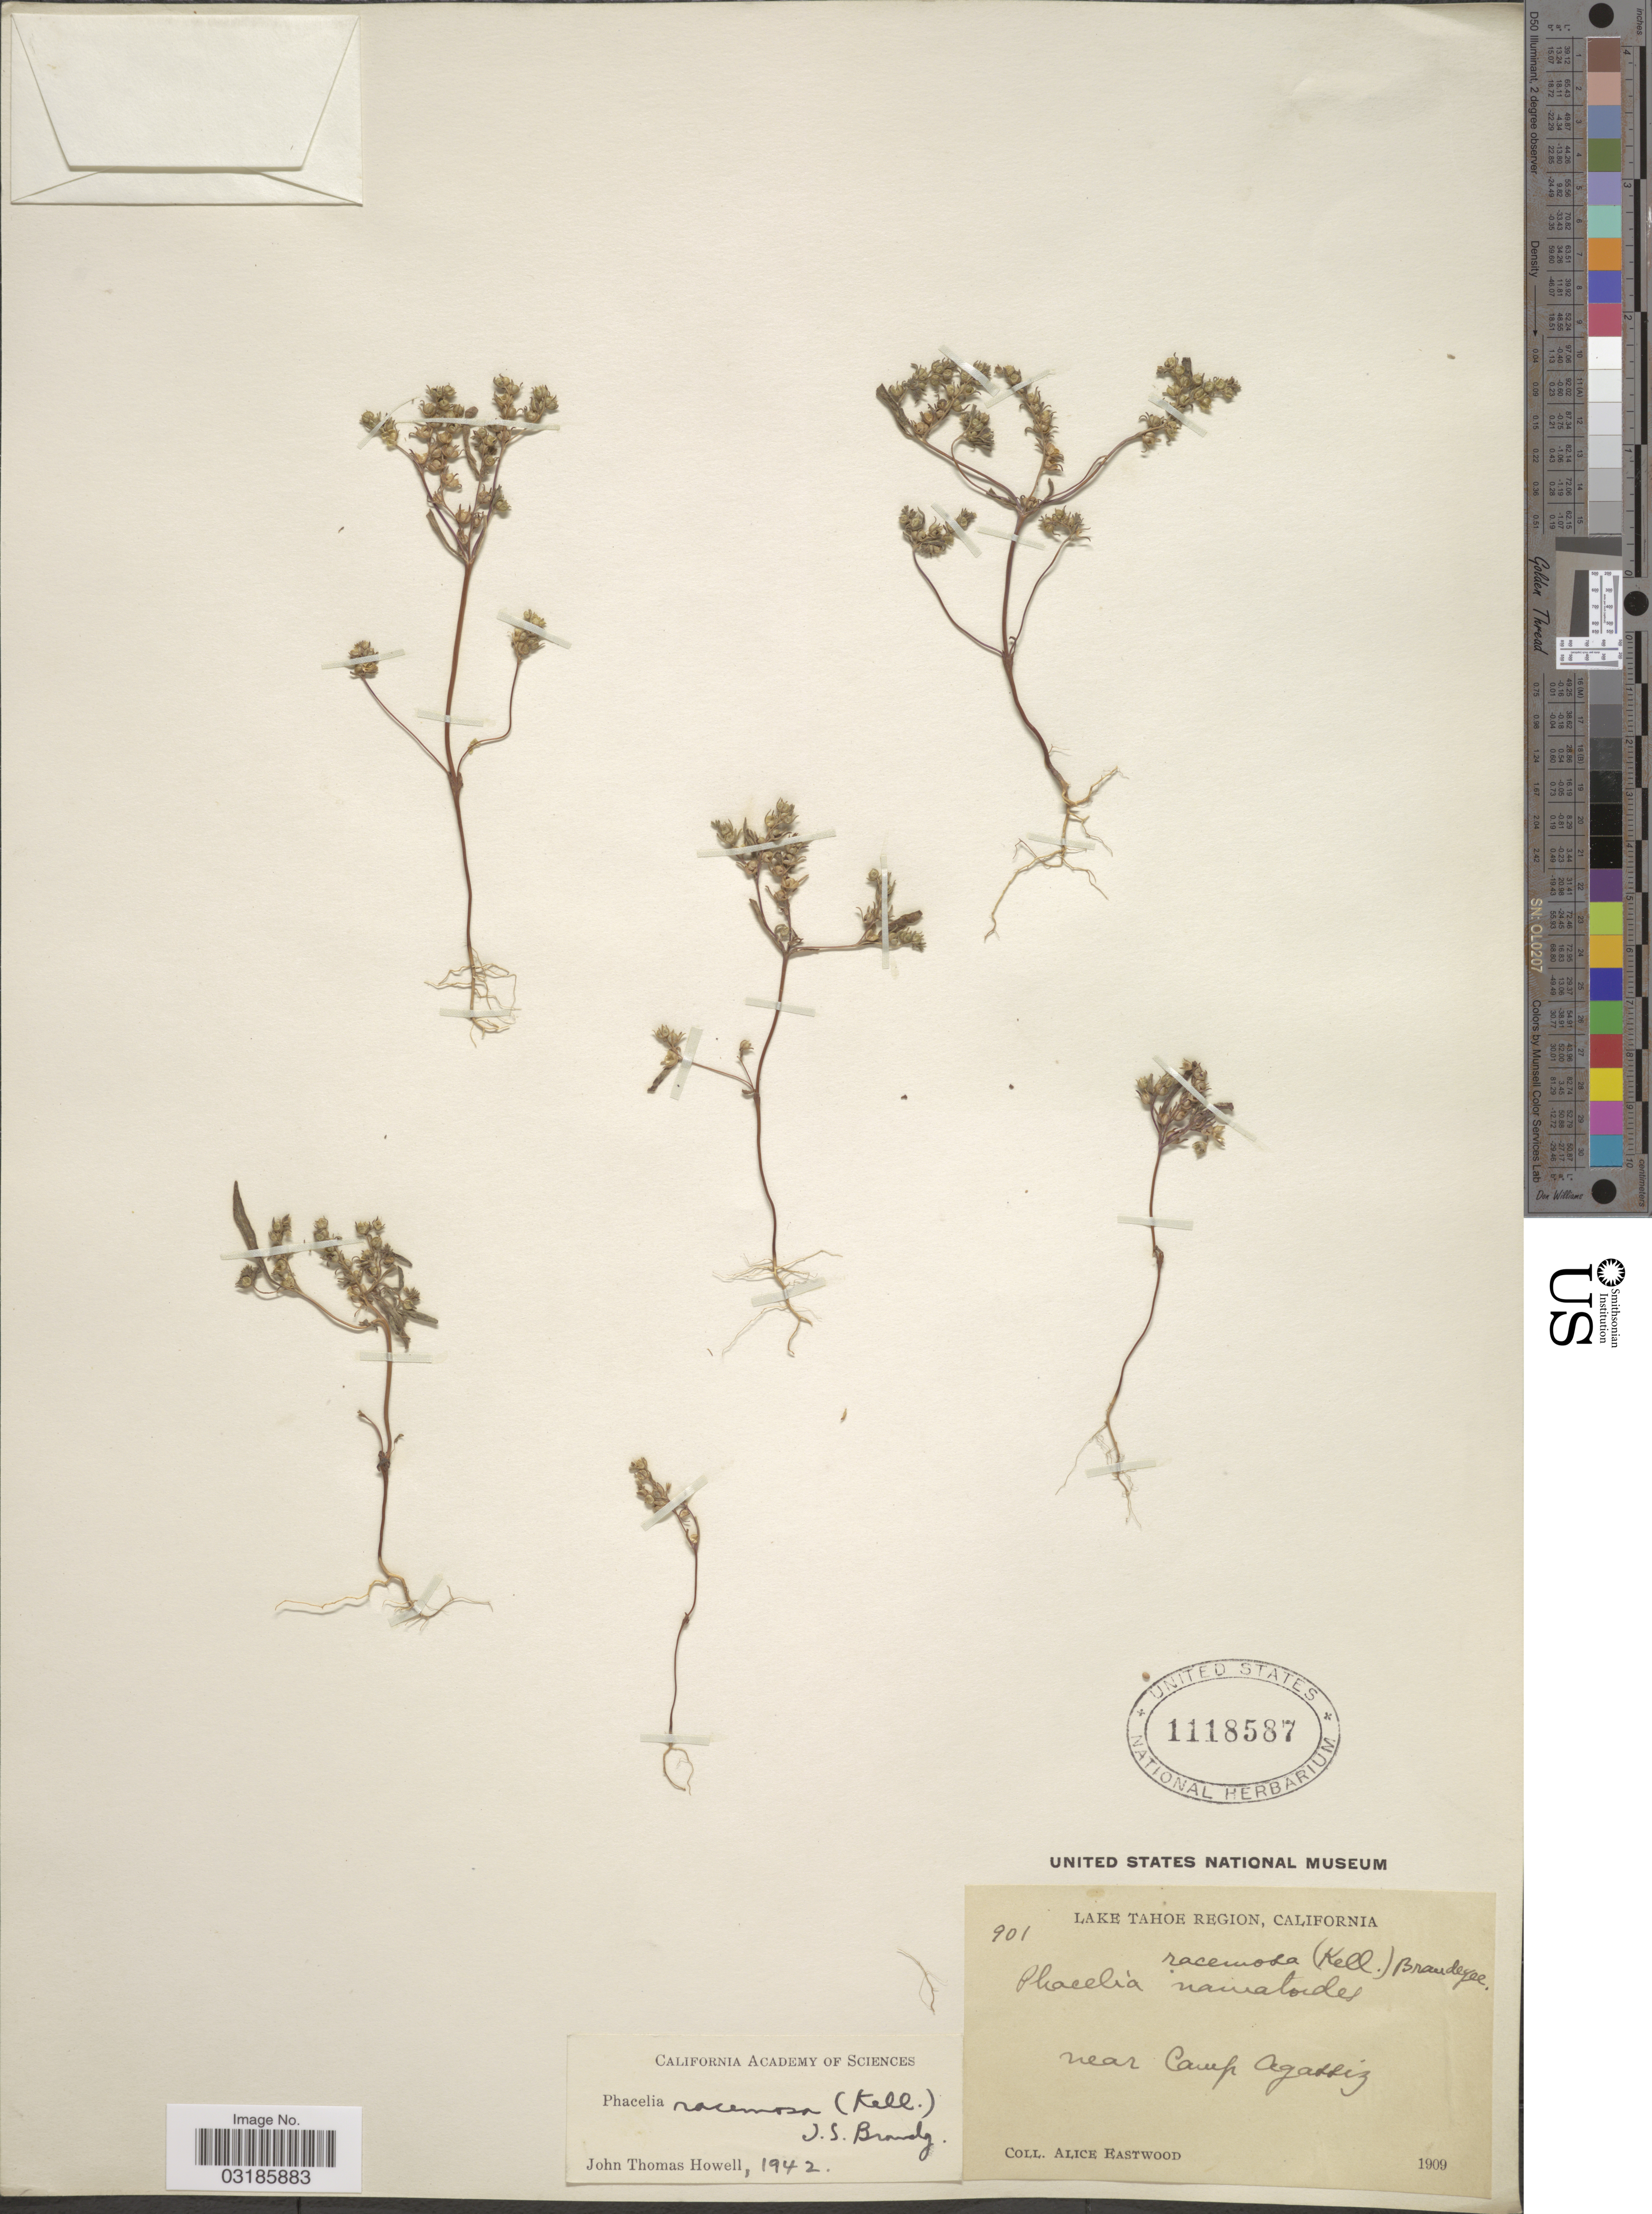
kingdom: Plantae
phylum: Tracheophyta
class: Magnoliopsida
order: Boraginales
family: Hydrophyllaceae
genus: Phacelia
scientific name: Phacelia racemosa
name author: (Kellogg) A. Heller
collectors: A. Eastwood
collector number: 901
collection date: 1909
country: United States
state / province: California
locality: Lake Tahoe Region. Near Camp Agassiz.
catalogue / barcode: US 1118587